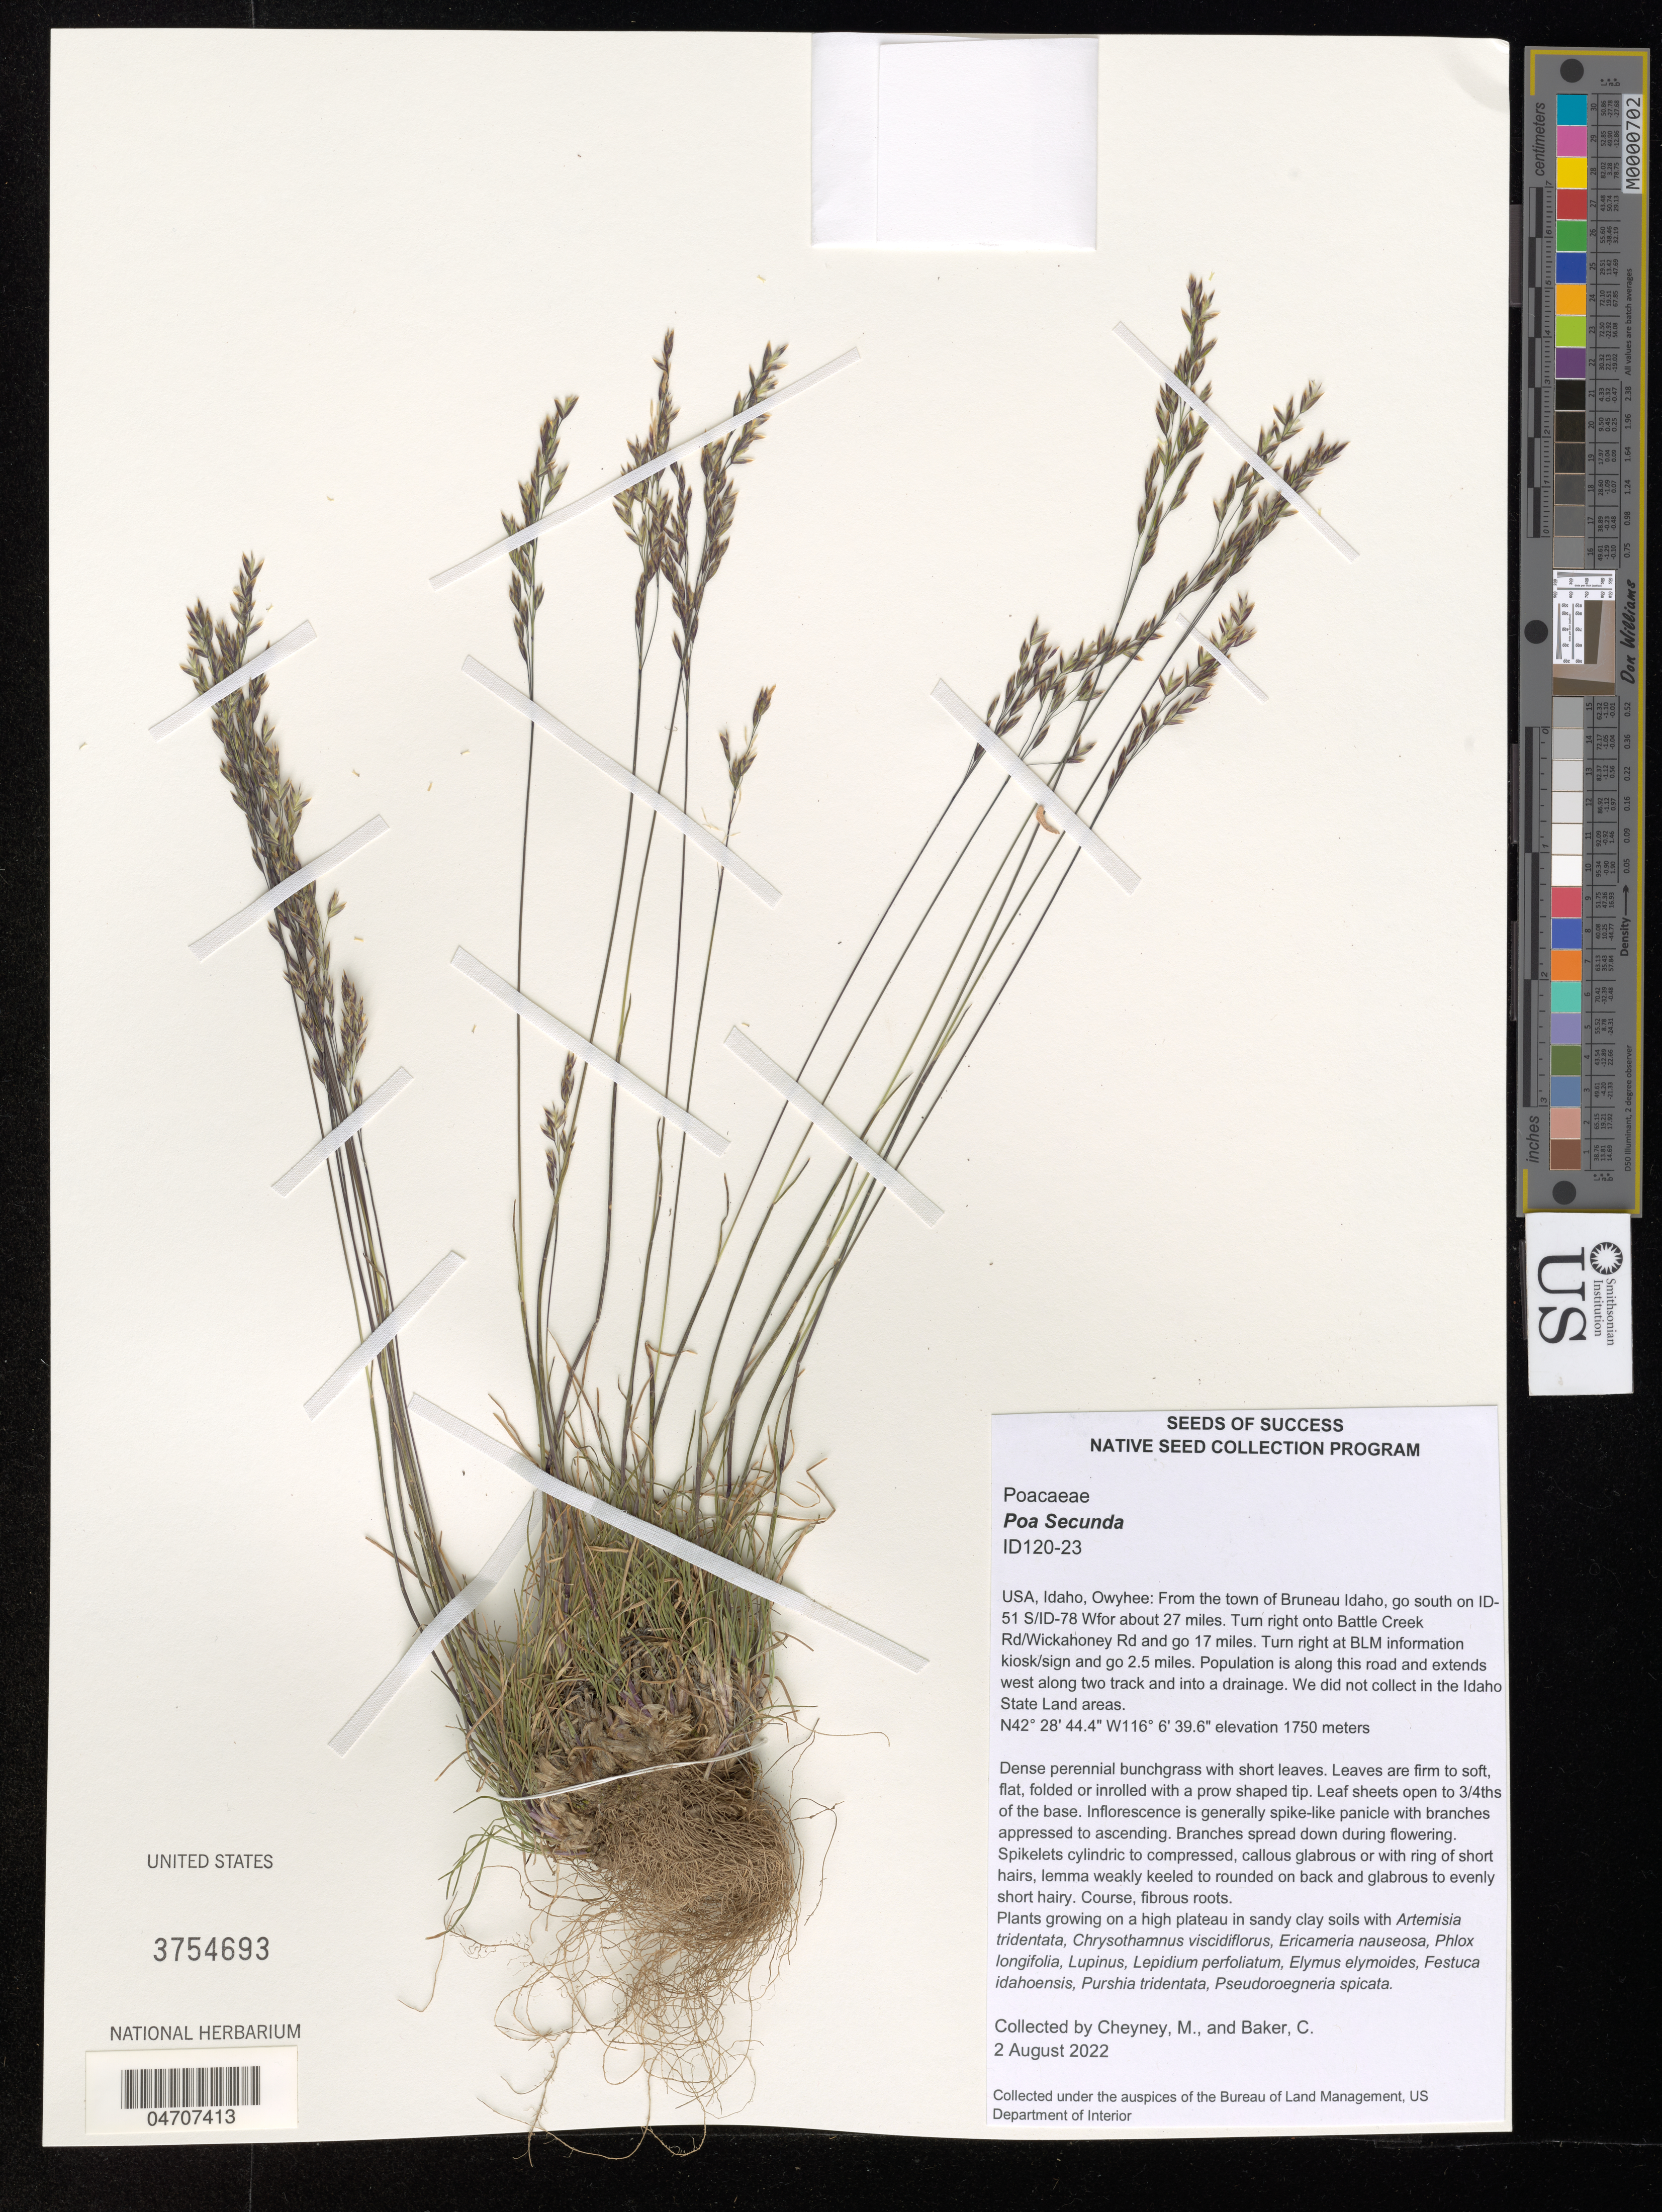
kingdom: Plantae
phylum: Tracheophyta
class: Liliopsida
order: Poales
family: Poaceae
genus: Poa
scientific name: Poa secunda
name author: J. Presl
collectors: M. Cheyney & C. Baker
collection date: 2022-08-02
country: United States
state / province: Idaho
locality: Owyhee: From the town of Bruneau Idaho, go south on ID-51 S/ID-78 Wfor about 27 miles. Turn right onto Battle Creek Rd/Wickahoney Rd and go 17 miles. Turn right at BLM information kiosk/sign and go 2.5 miles. Population is along this road and extends west along two track and into a drainage. We did not collect in the Idaho State Land areas.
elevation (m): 1750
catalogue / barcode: US 3754693